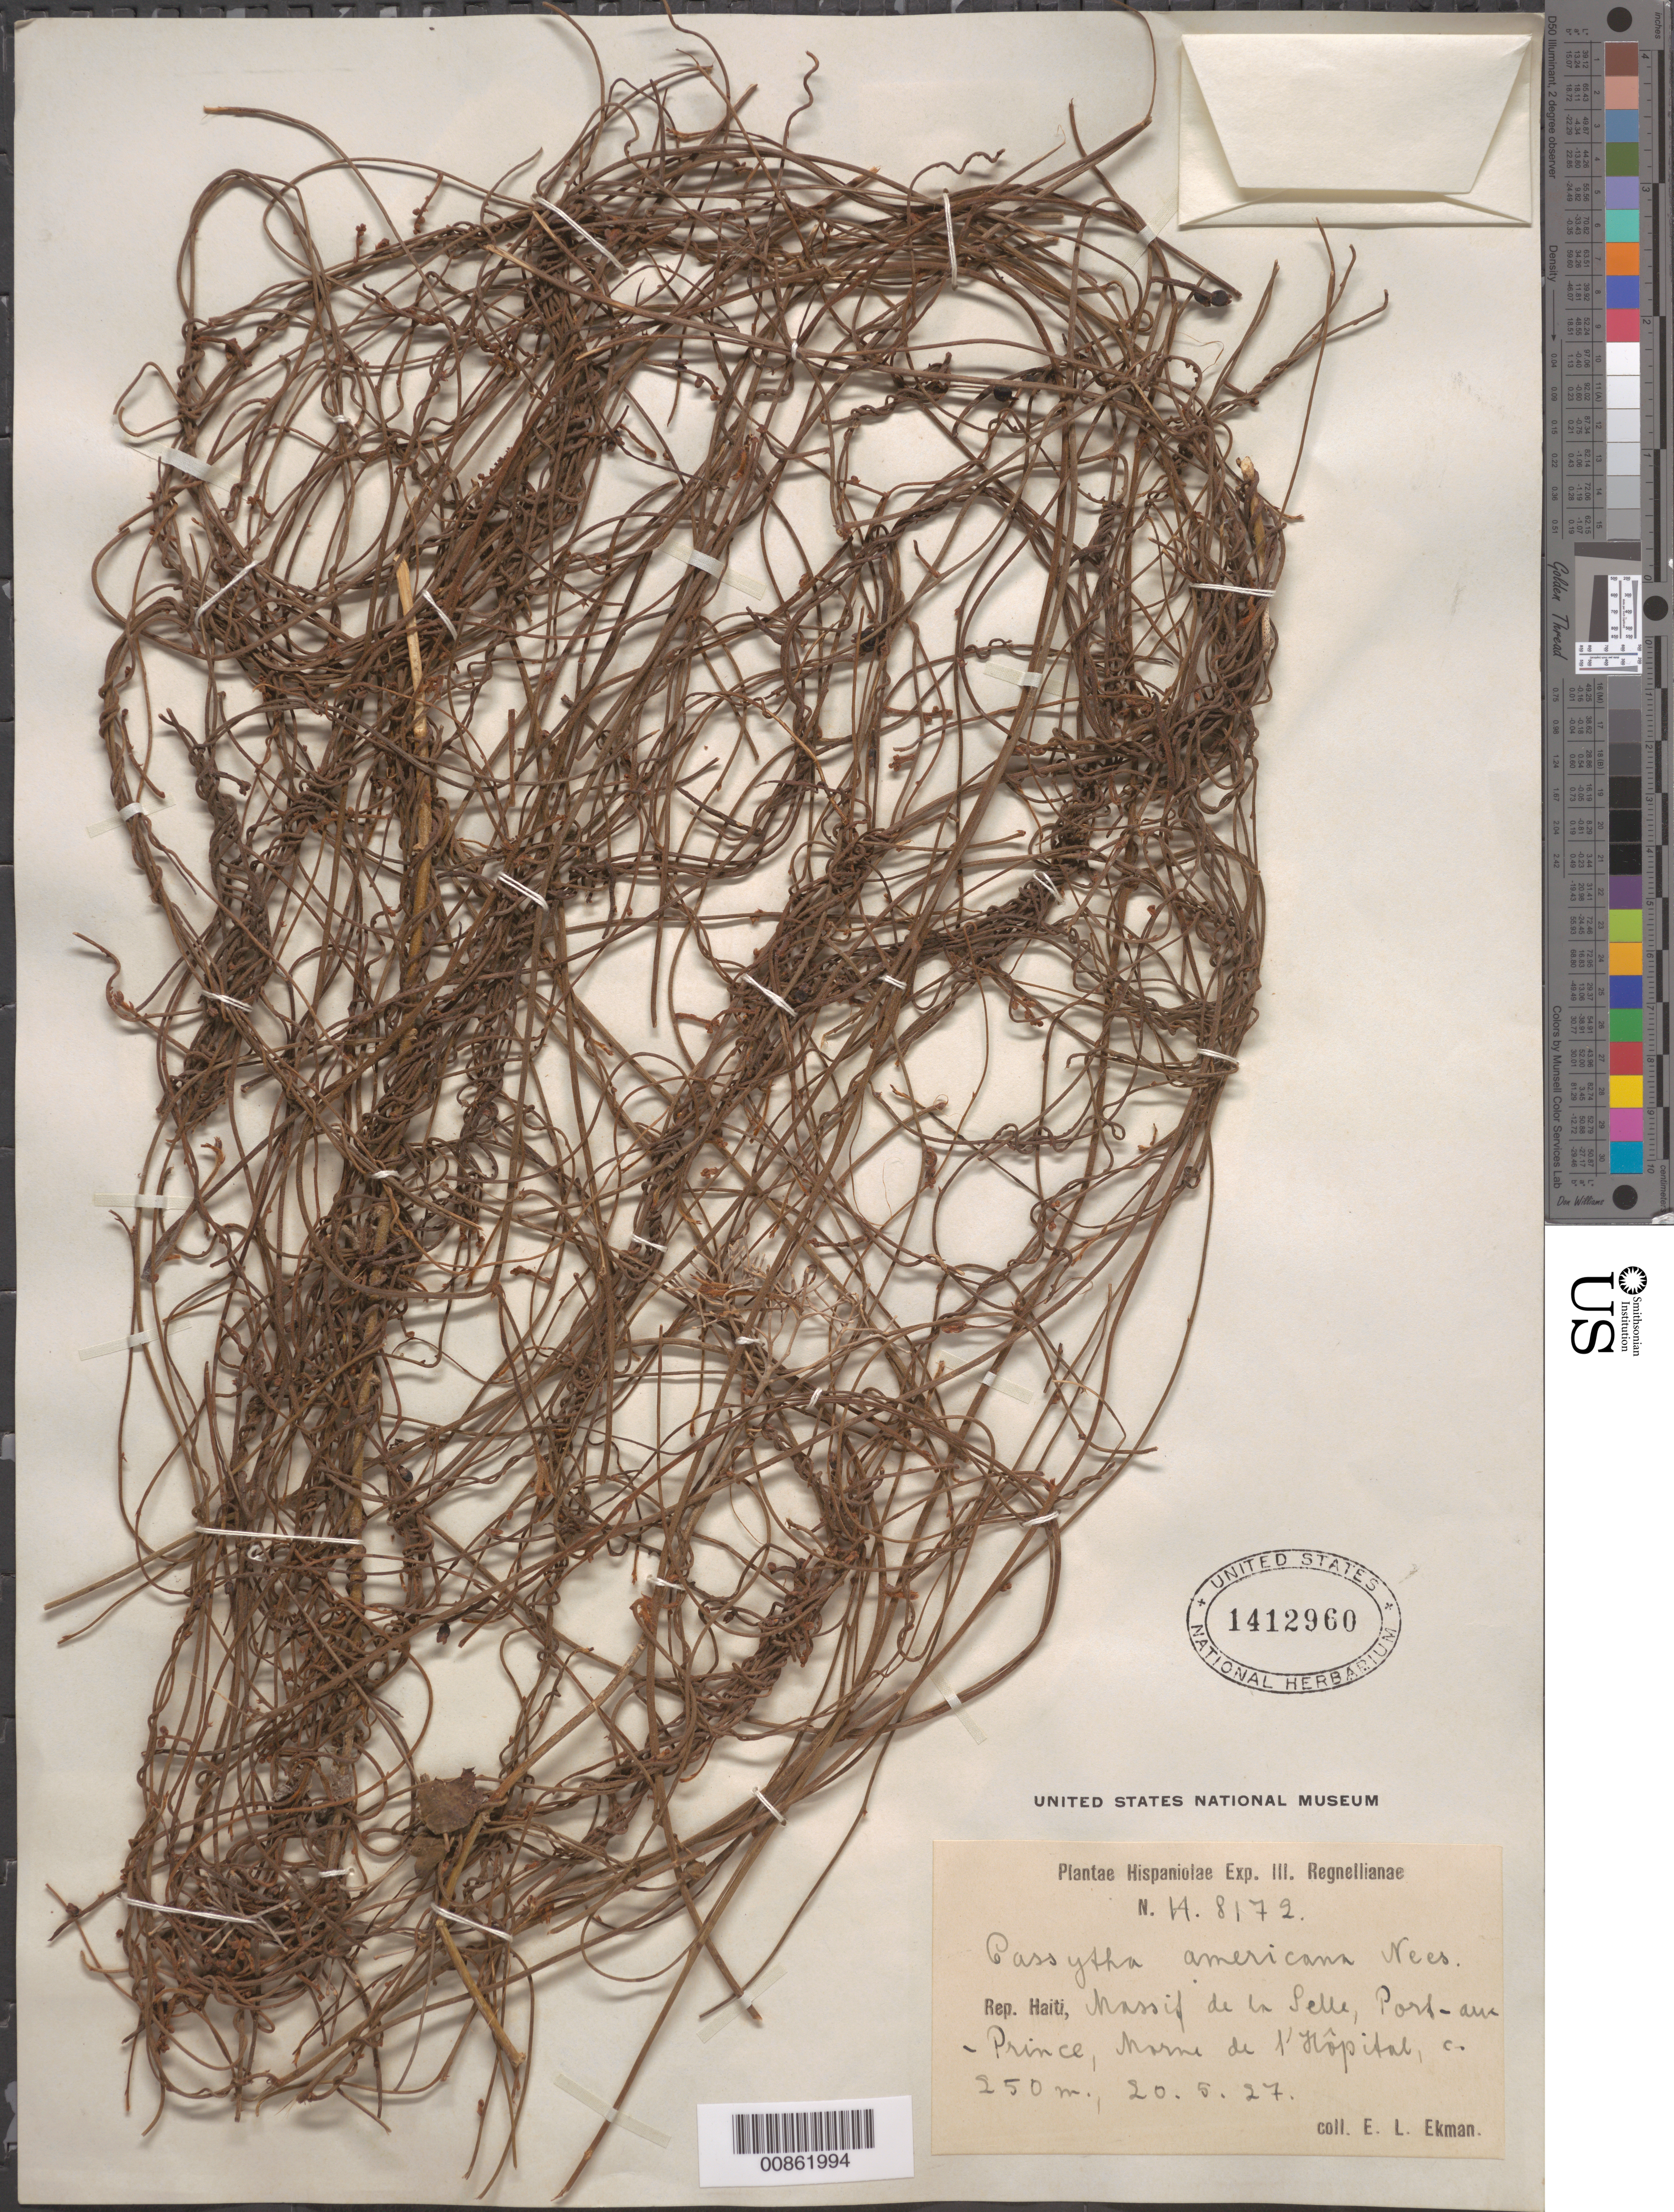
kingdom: Plantae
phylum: Tracheophyta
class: Magnoliopsida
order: Laurales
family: Lauraceae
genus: Cassytha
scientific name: Cassytha filiformis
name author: L.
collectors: E. L. Ekman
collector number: H 8172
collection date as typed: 20 May 1927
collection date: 1927-05-20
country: Haiti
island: Hispaniola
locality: Massif de la Selle, Port-au-Prince, M. de L'Hôpital.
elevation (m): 250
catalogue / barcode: US 1412960